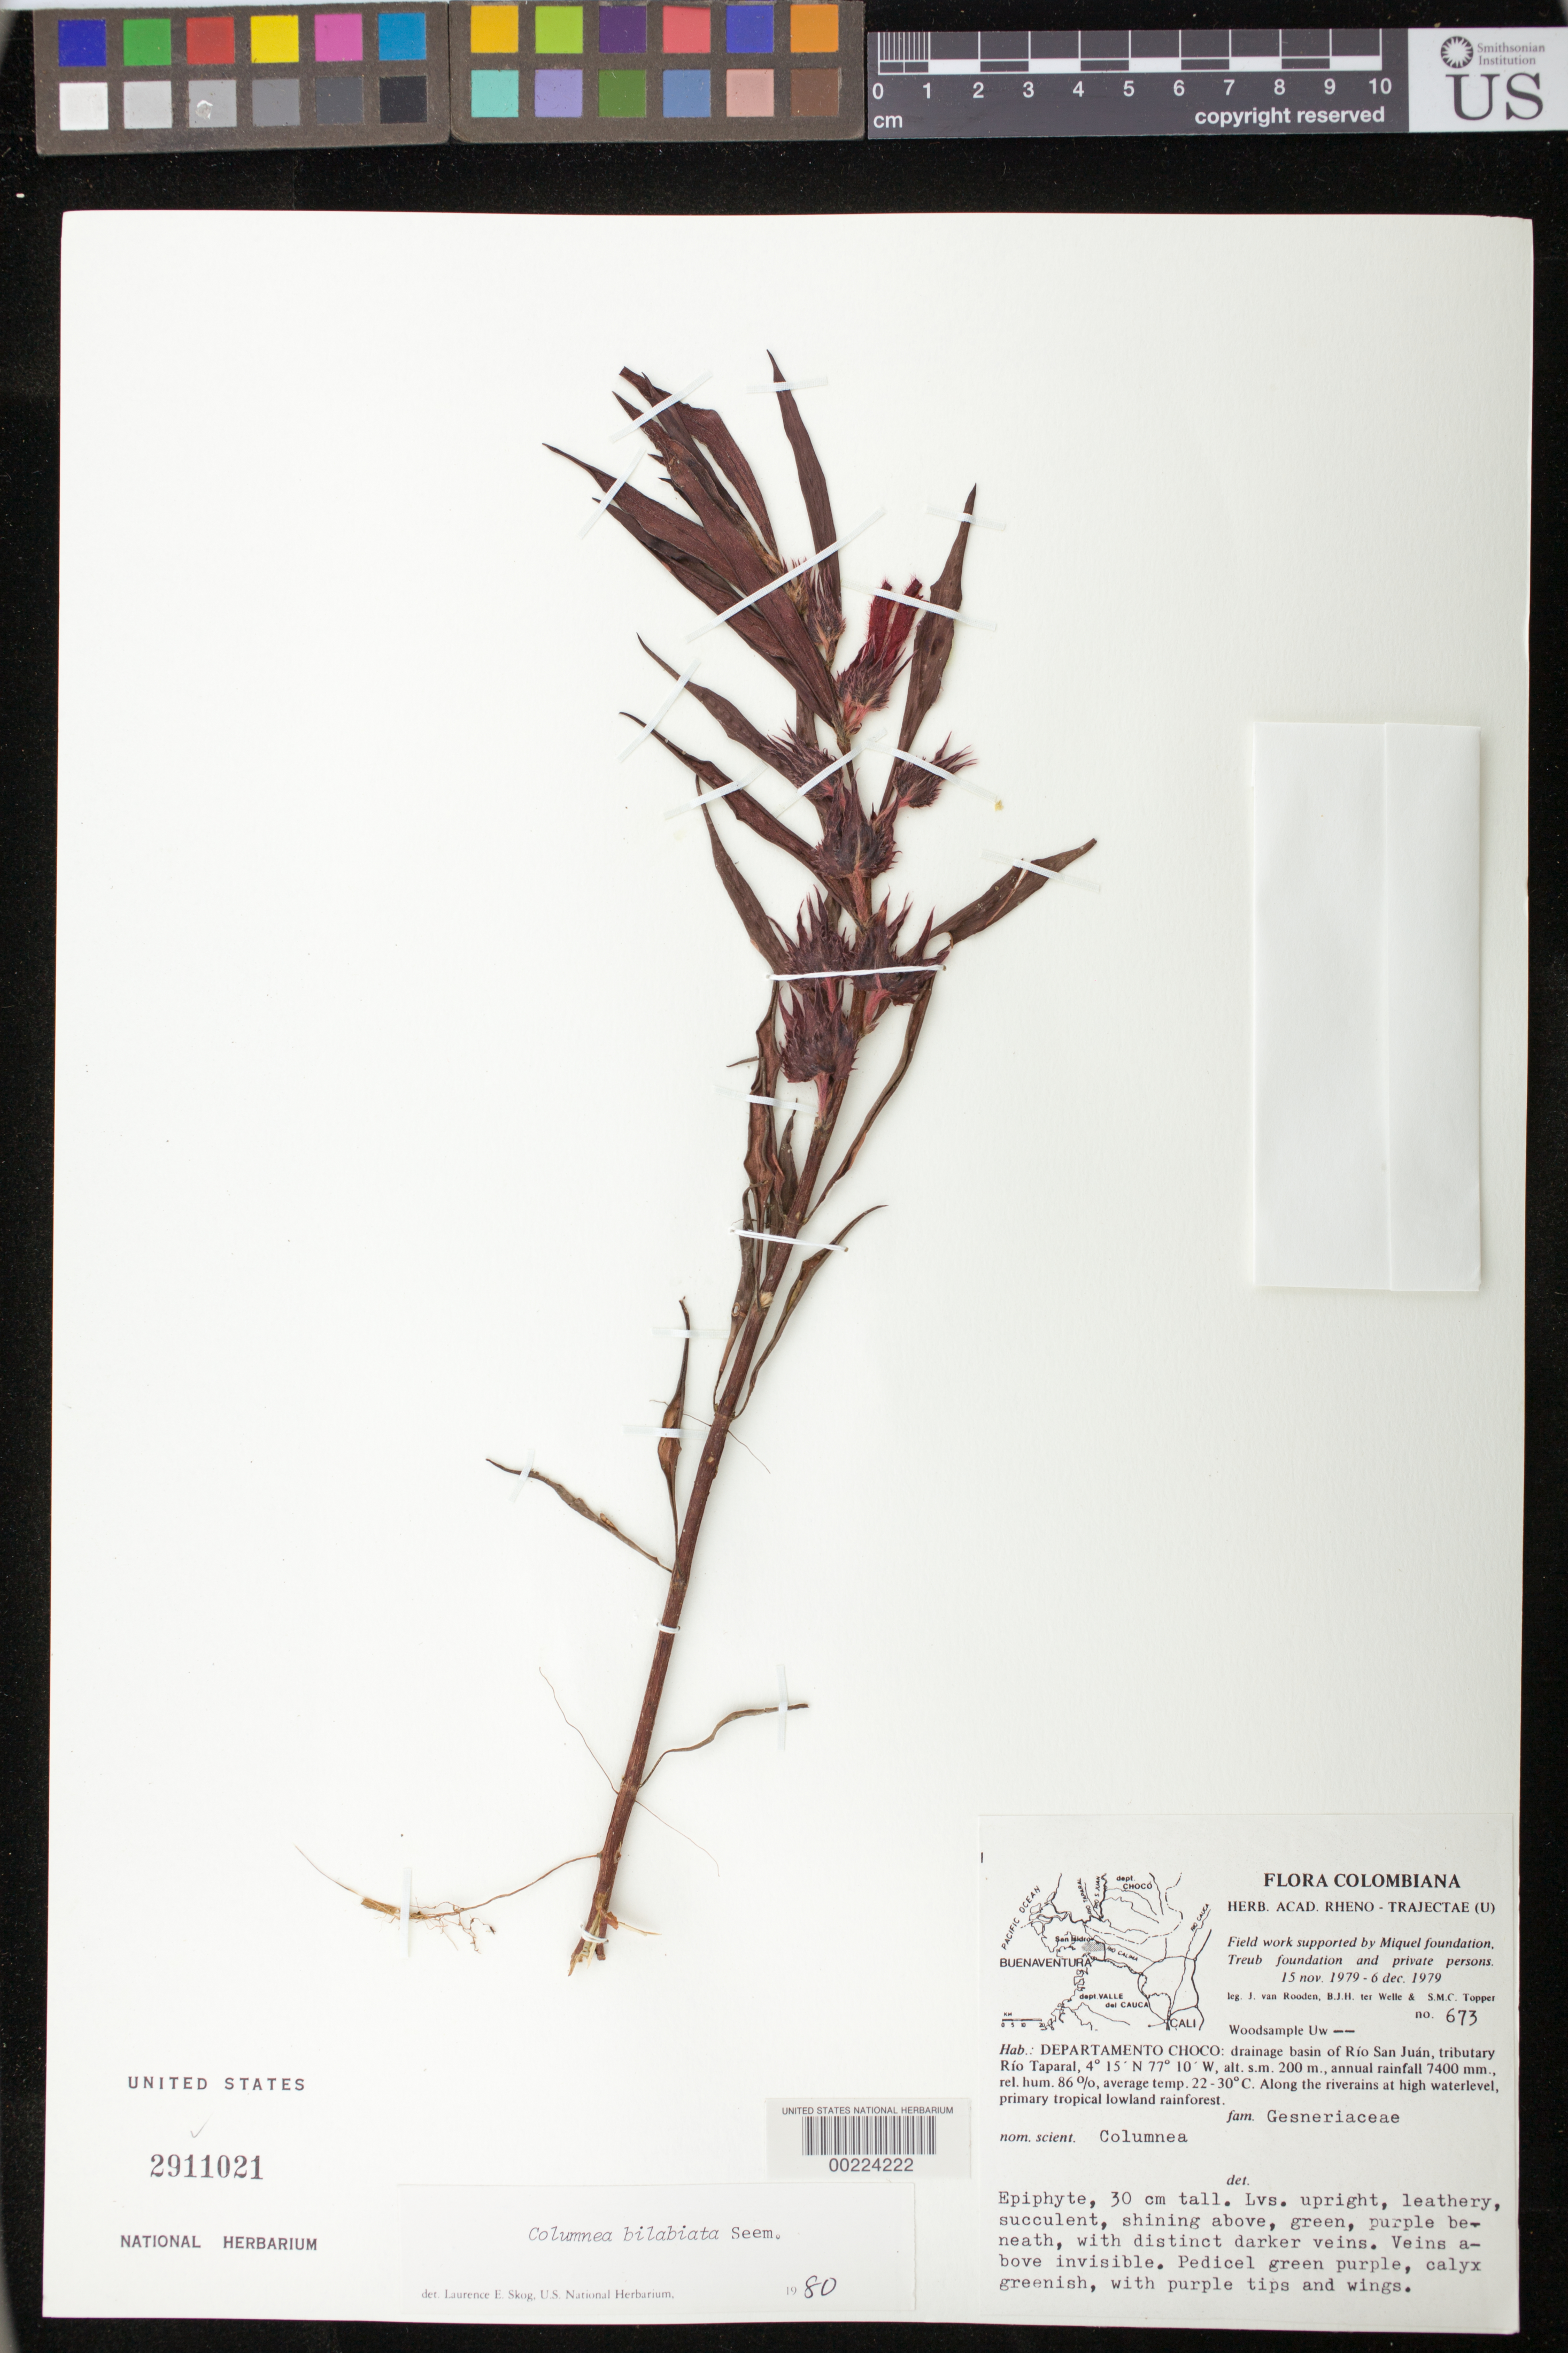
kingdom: Plantae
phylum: Tracheophyta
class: Magnoliopsida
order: Lamiales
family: Gesneriaceae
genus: Columnea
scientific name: Columnea bilabiata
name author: Seem.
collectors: J. Van Rooden, B. Welle & -. Topper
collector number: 673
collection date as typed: Nov-Dec 1979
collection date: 1979-11/1979-12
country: Colombia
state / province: Chocó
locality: Drainage basin of Rio San Juan, tributary Rio Taparal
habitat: Along the riverains at high waterlevel, primary tropical lowland rainforest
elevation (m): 200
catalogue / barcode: US 2911021